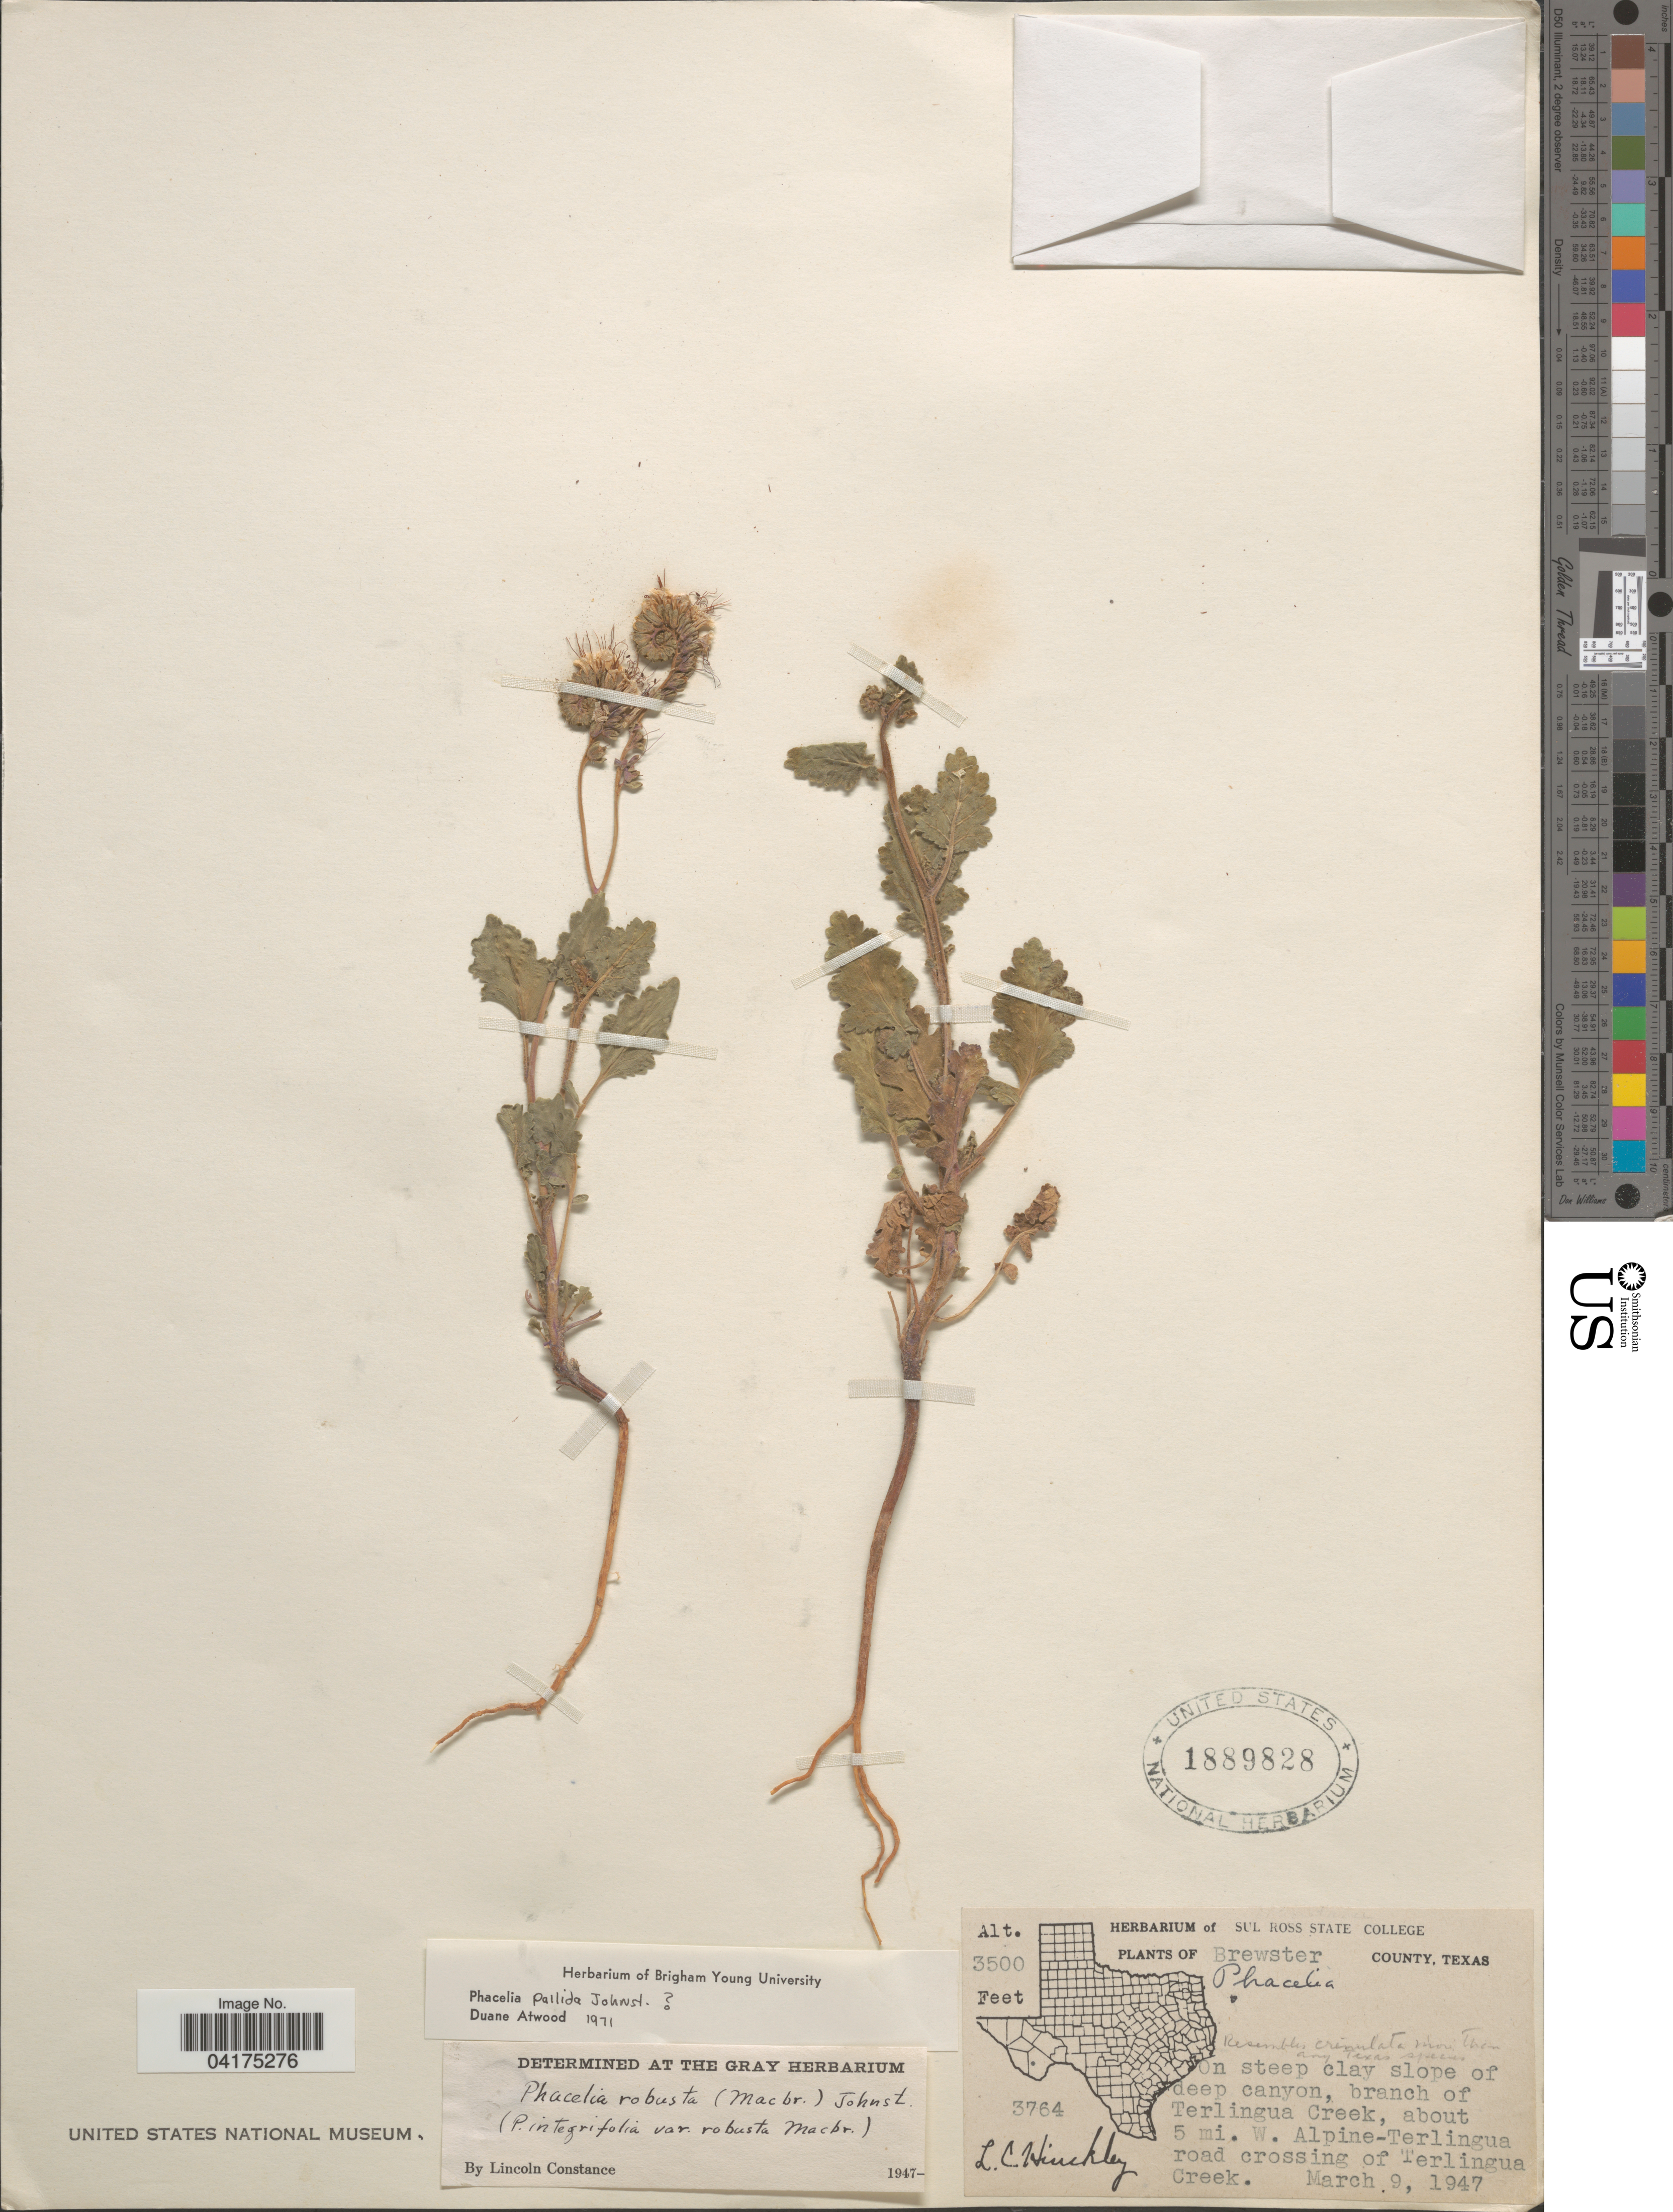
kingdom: Plantae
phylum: Tracheophyta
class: Magnoliopsida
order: Boraginales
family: Hydrophyllaceae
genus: Phacelia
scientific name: Phacelia pallida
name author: I.M. Johnst.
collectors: L. Hinckley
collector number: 3764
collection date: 1947-03-09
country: United States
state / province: Texas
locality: Brewster. On steep clay slope of deep canyon, branch of Terlingua Creek, about 5 mi. W. Alpine-Terlingua road crossing of Terlingua Creek.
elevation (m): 1067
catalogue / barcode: US 1889828